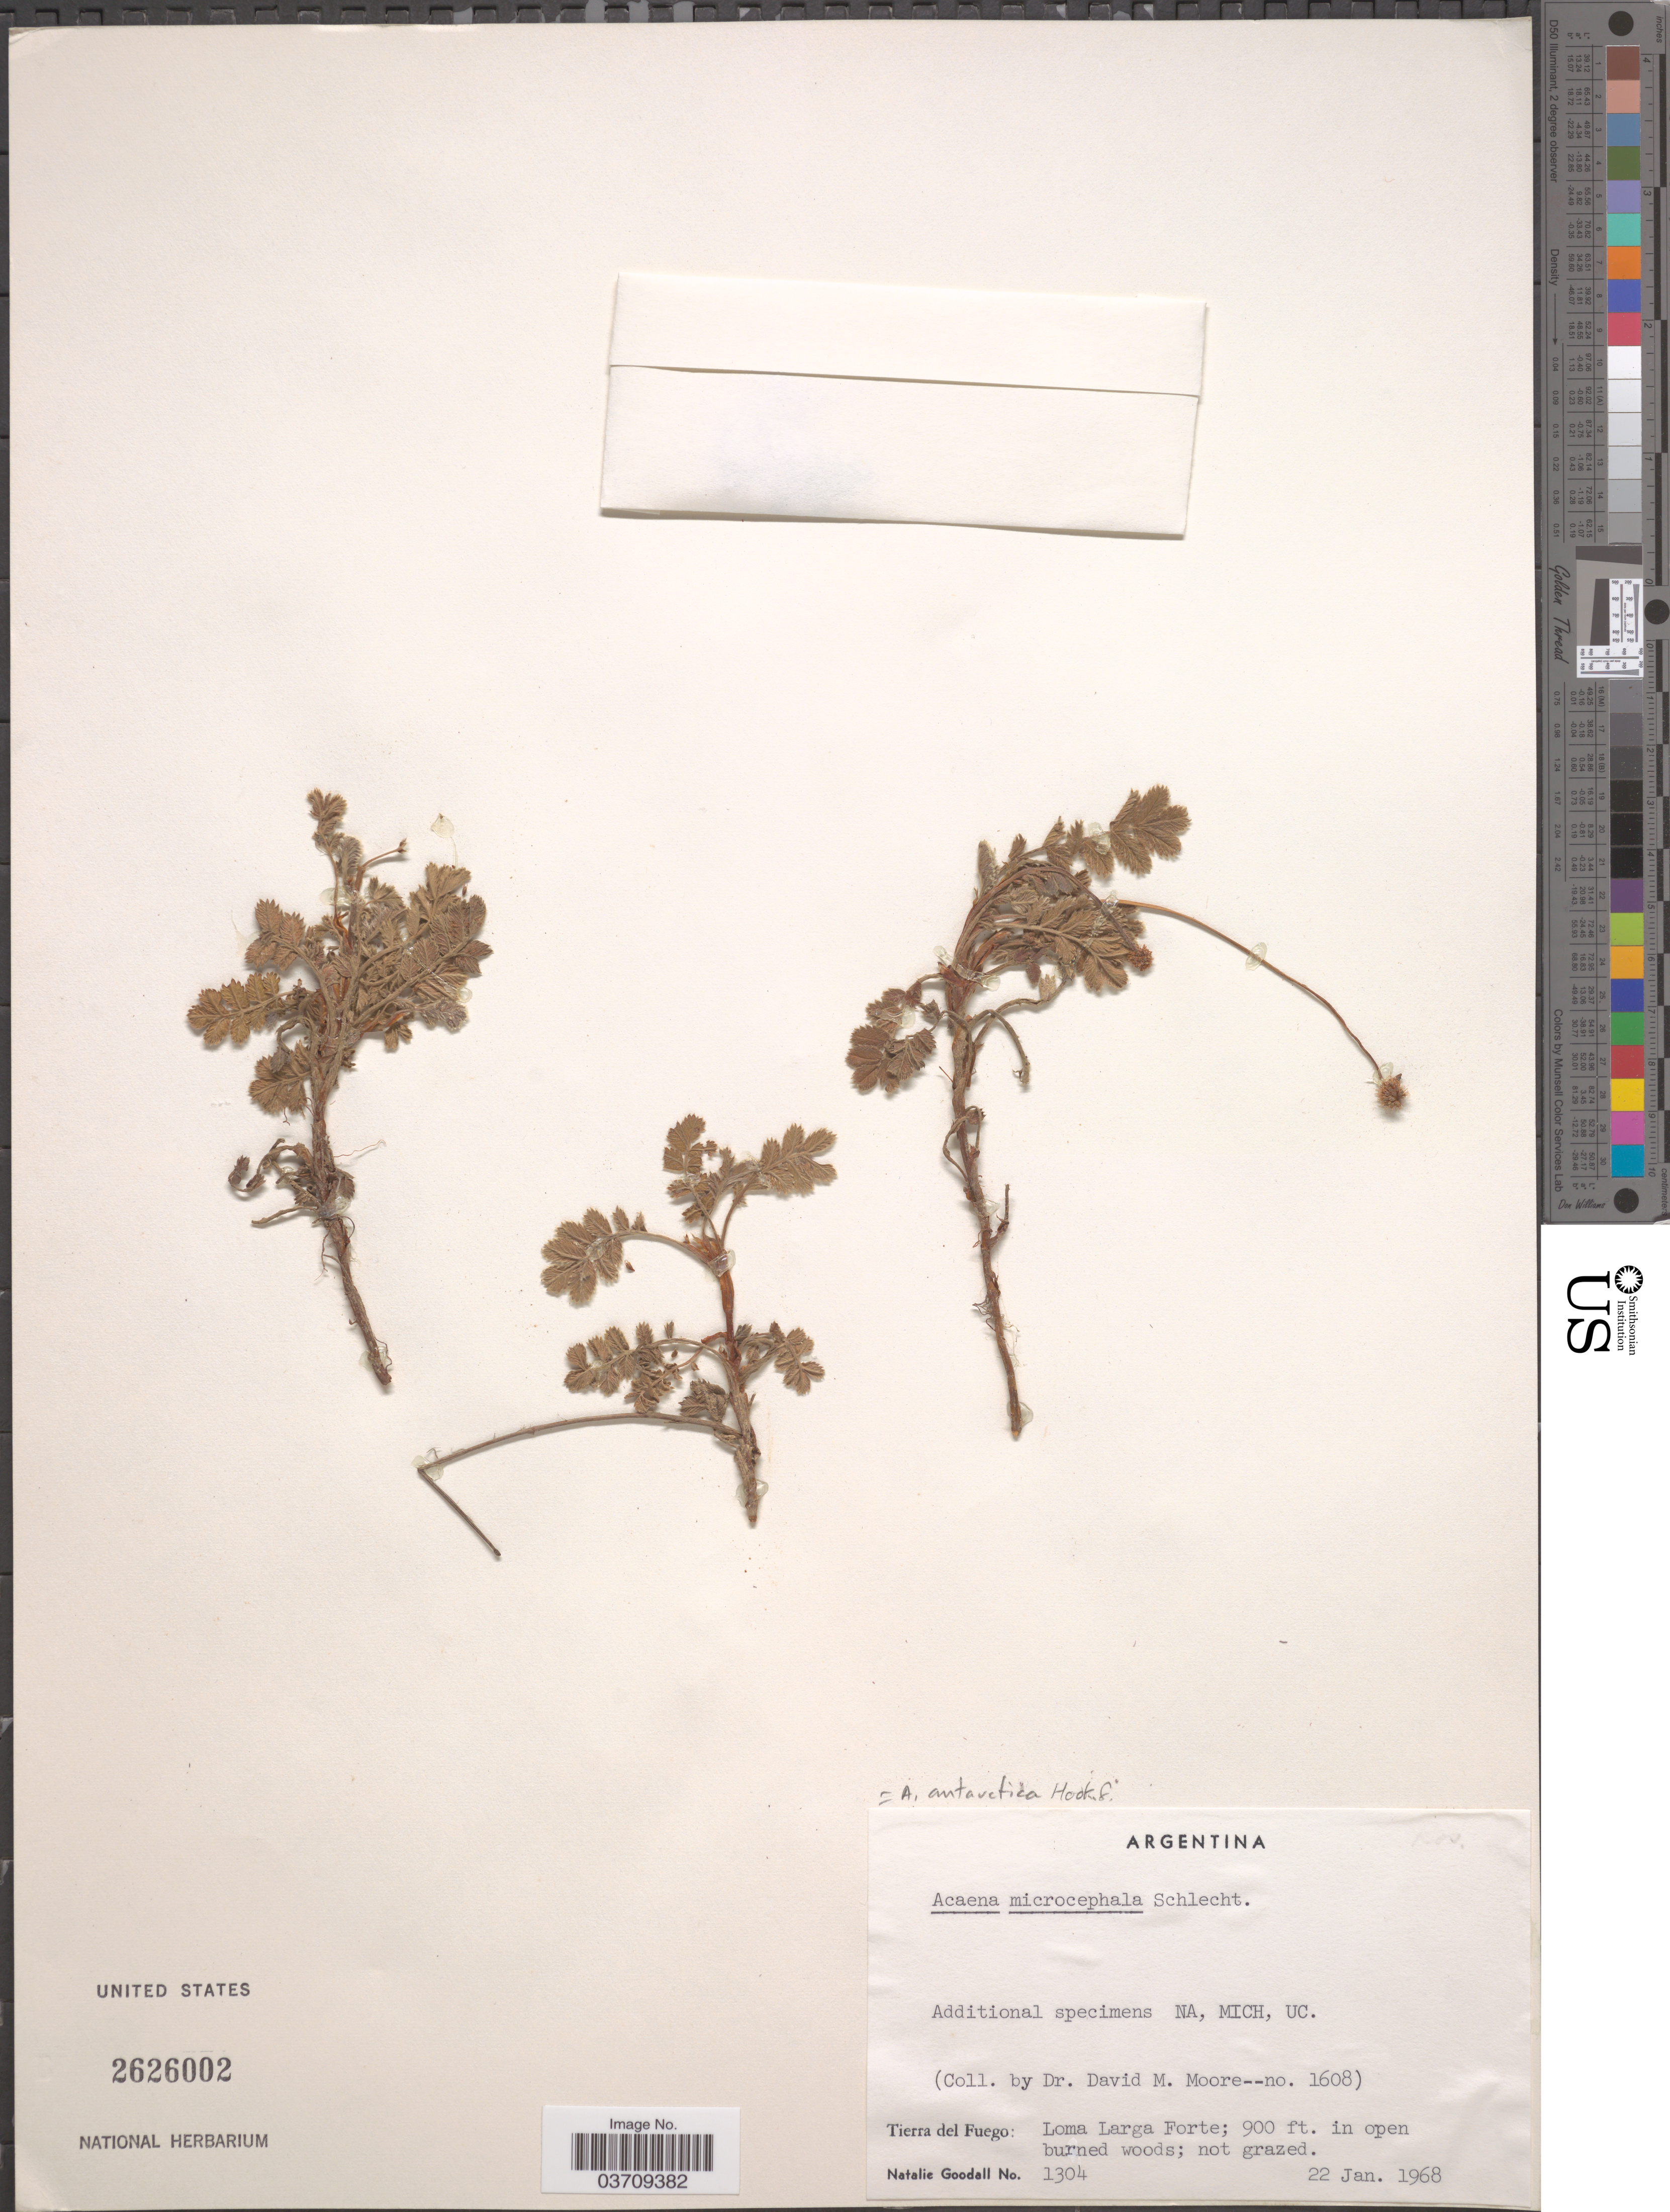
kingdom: Plantae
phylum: Tracheophyta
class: Magnoliopsida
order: Rosales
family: Rosaceae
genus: Acaena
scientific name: Acaena antarctica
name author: Hook. f.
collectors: N. Goodall & D. Moore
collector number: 1304/1608?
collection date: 1968-01-22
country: Argentina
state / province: Tierra del Fuego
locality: Loma Larga Forte.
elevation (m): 274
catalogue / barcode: US 2626002